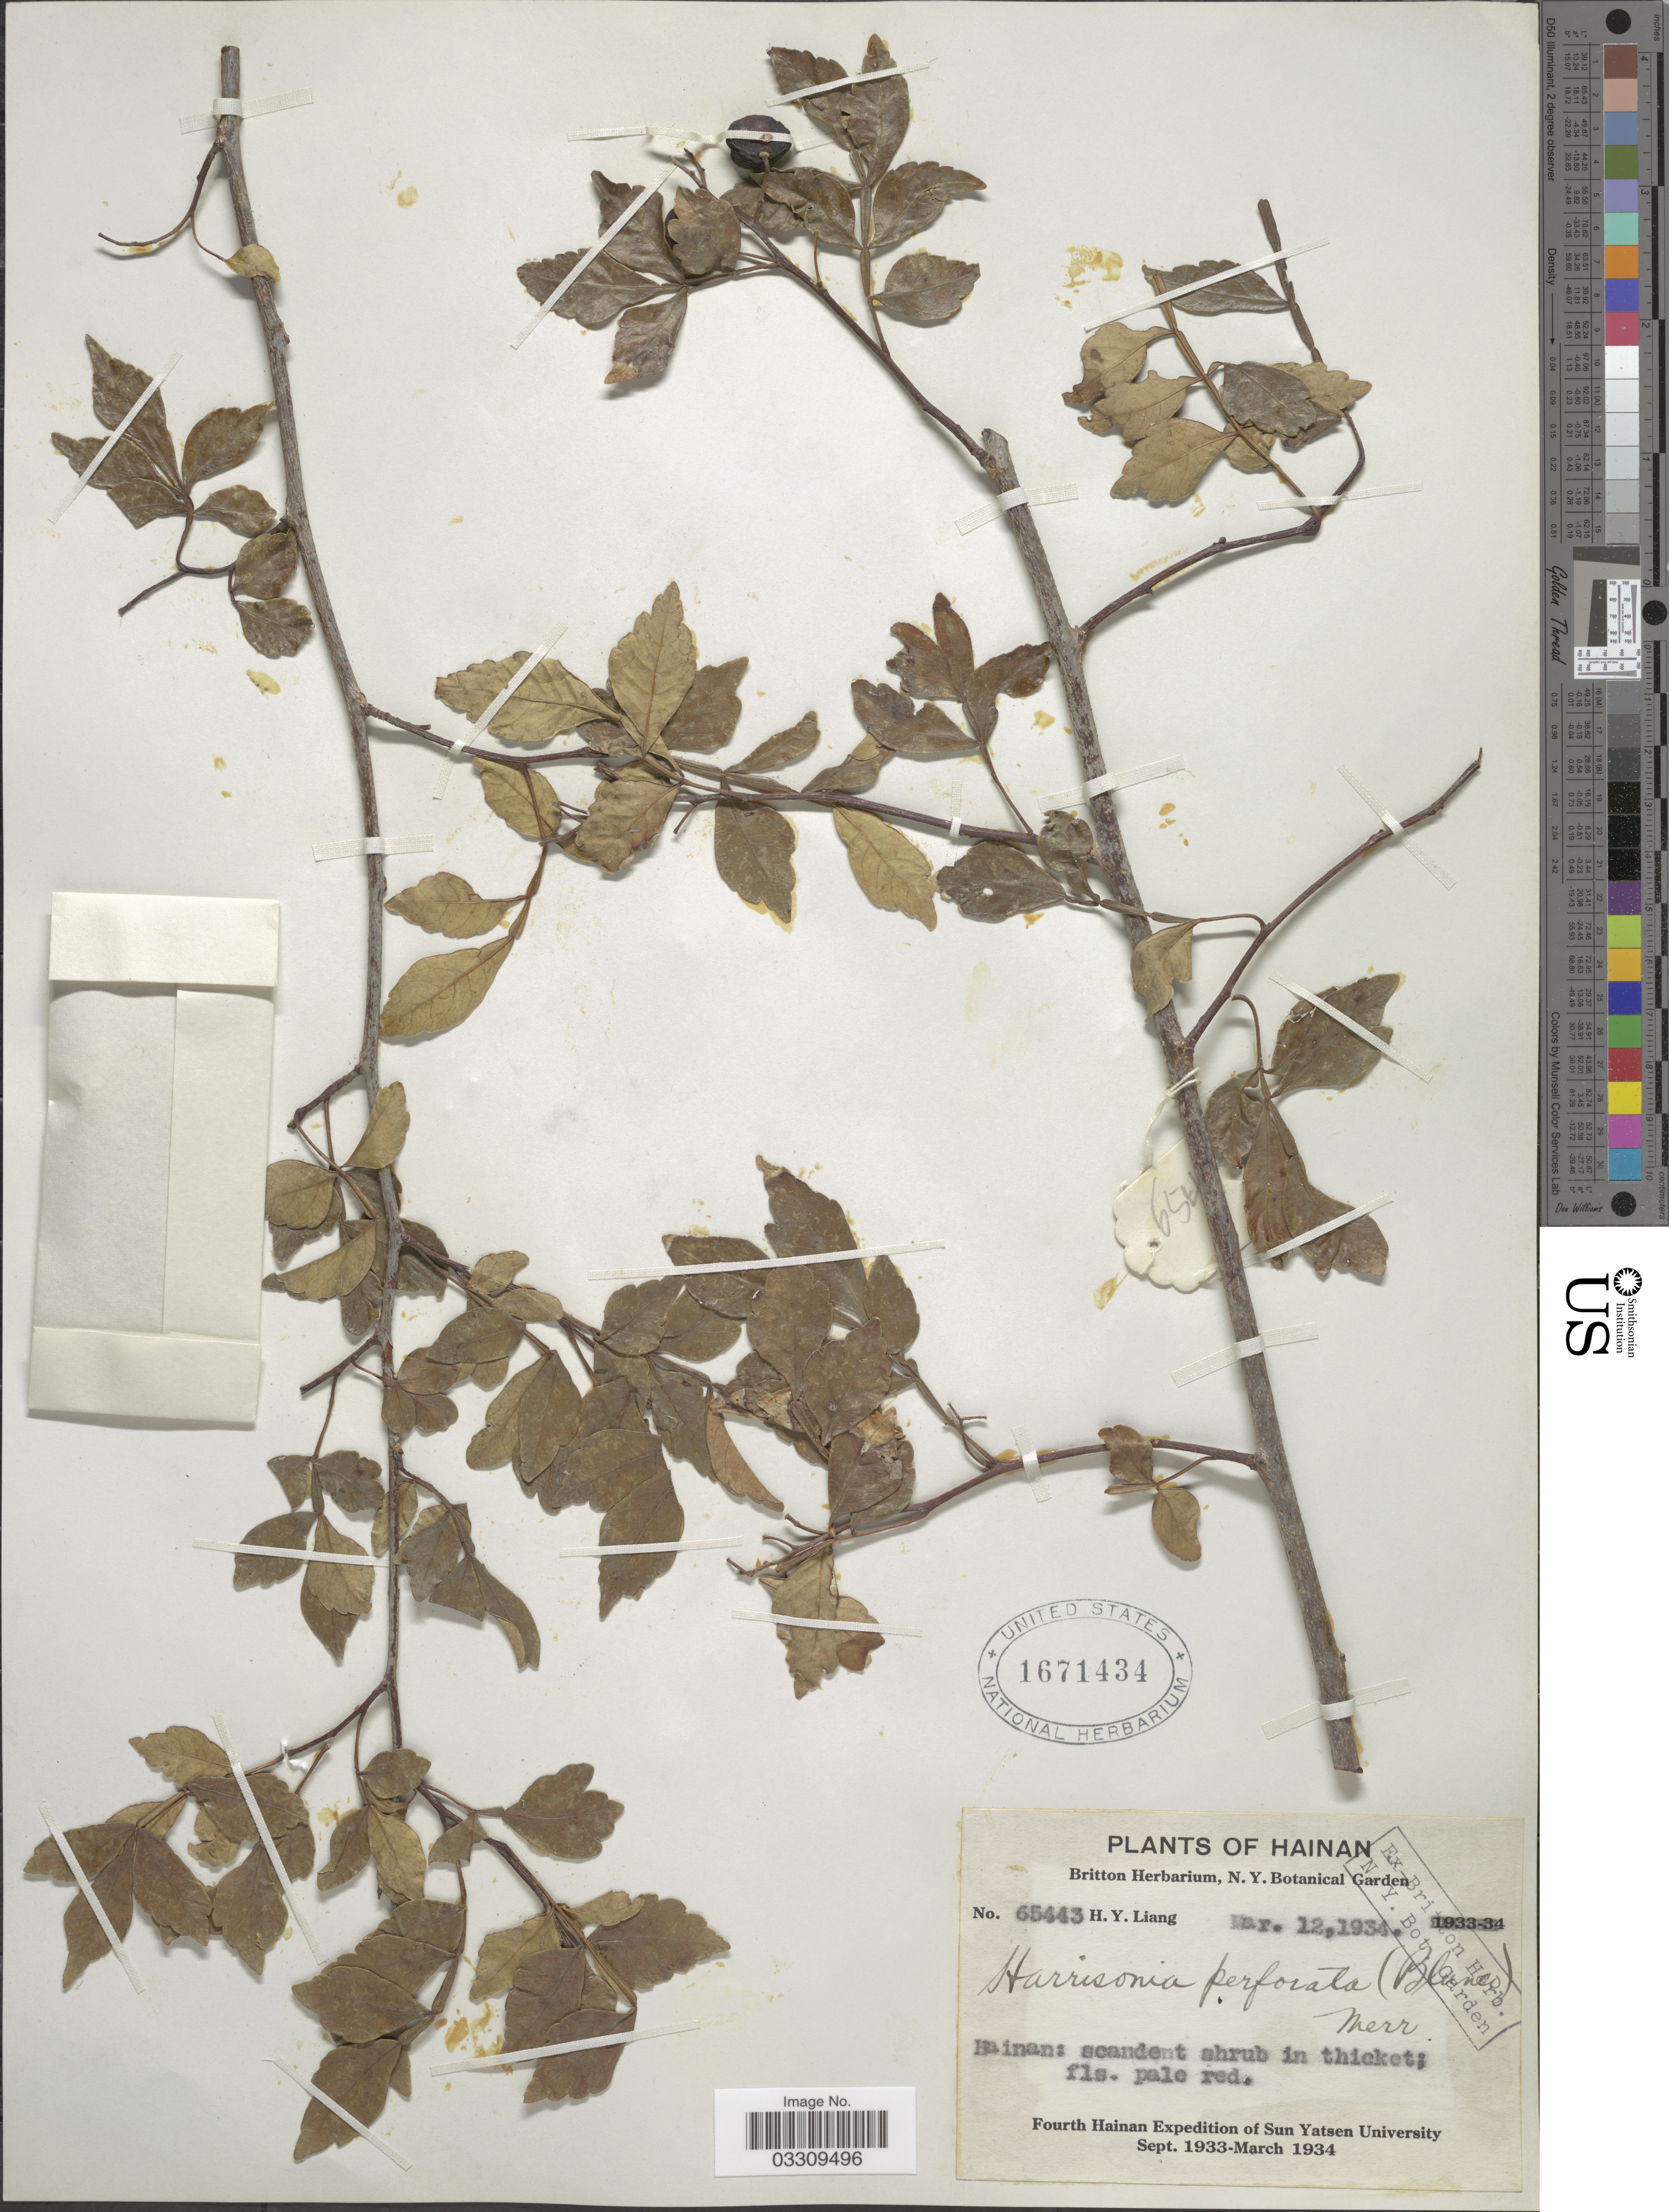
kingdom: Plantae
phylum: Tracheophyta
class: Magnoliopsida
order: Sapindales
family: Rutaceae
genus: Harrisonia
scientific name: Harrisonia perforata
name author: (Blanco) Merr.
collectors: H. Y. Liang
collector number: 65443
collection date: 1934-03-12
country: China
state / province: Hainan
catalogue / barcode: US 1671434